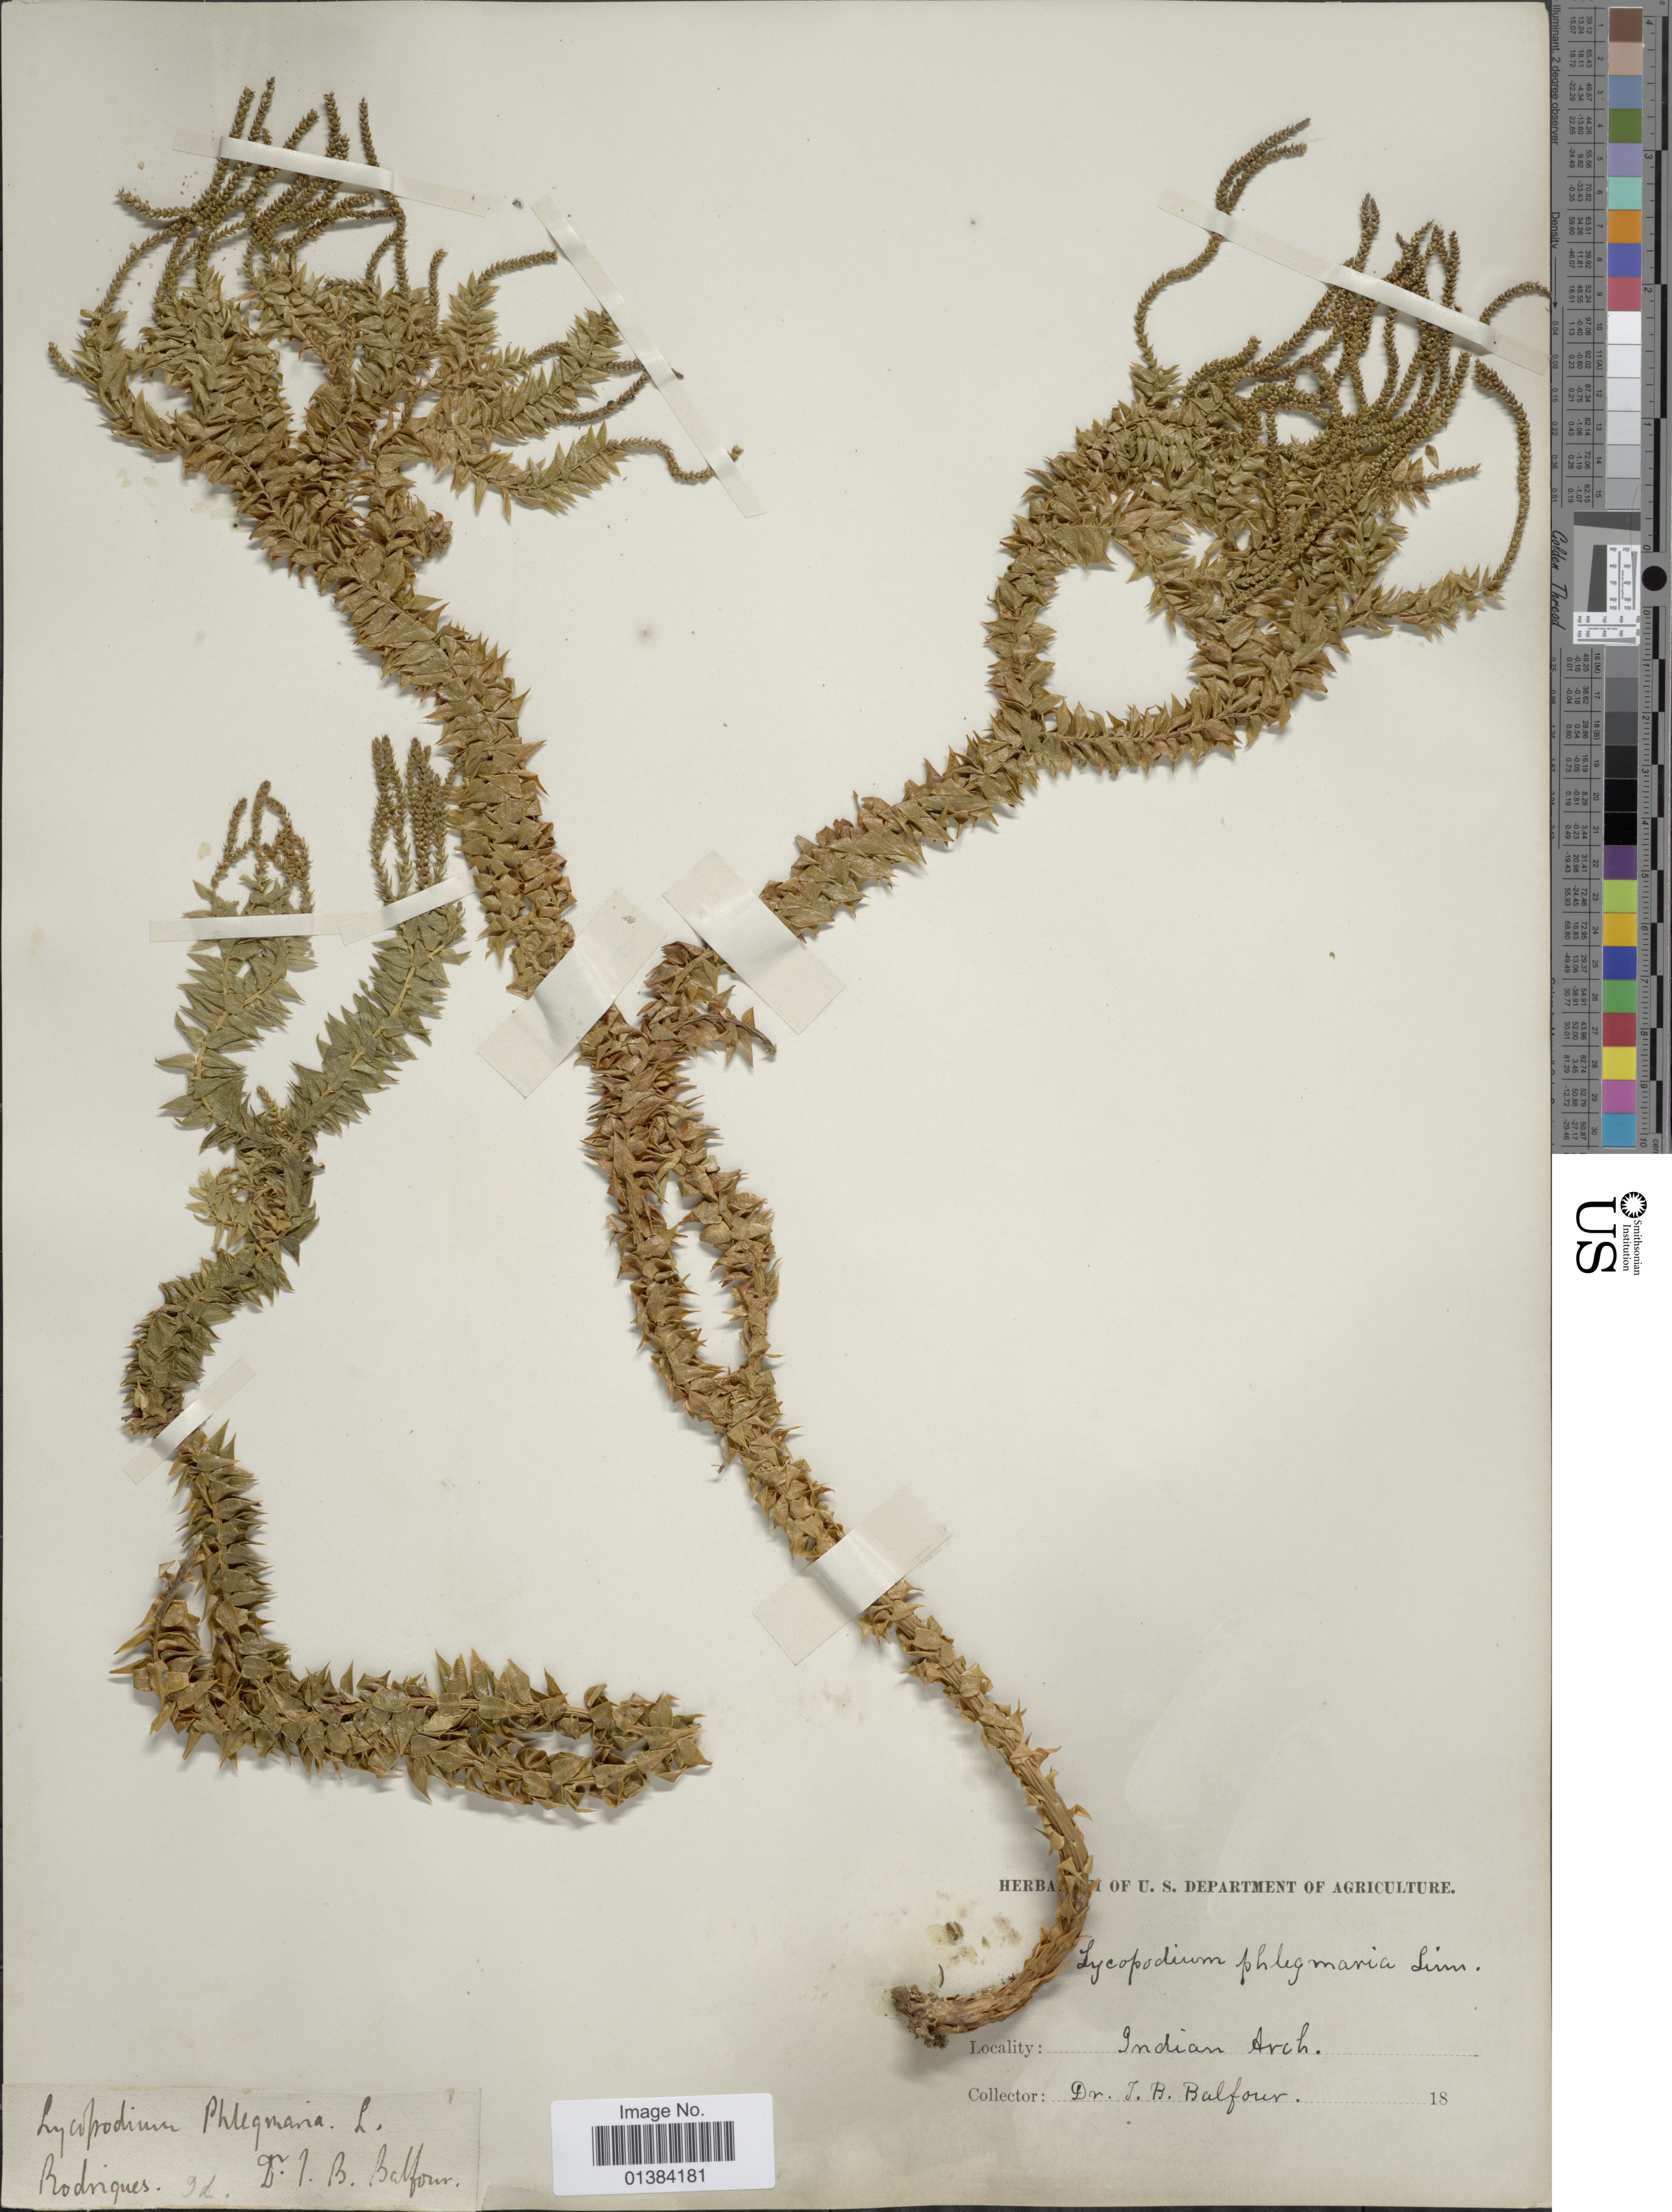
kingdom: Plantae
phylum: Tracheophyta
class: Lycopodiopsida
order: Lycopodiales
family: Lycopodiaceae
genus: Phlegmariurus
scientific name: Phlegmariurus phlegmaria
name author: (L.) Holub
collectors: I. B. Balfour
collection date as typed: Transcribed d/m/y: //18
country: Mauritius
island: Rodrigues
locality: Indian Arch. Rodriques.